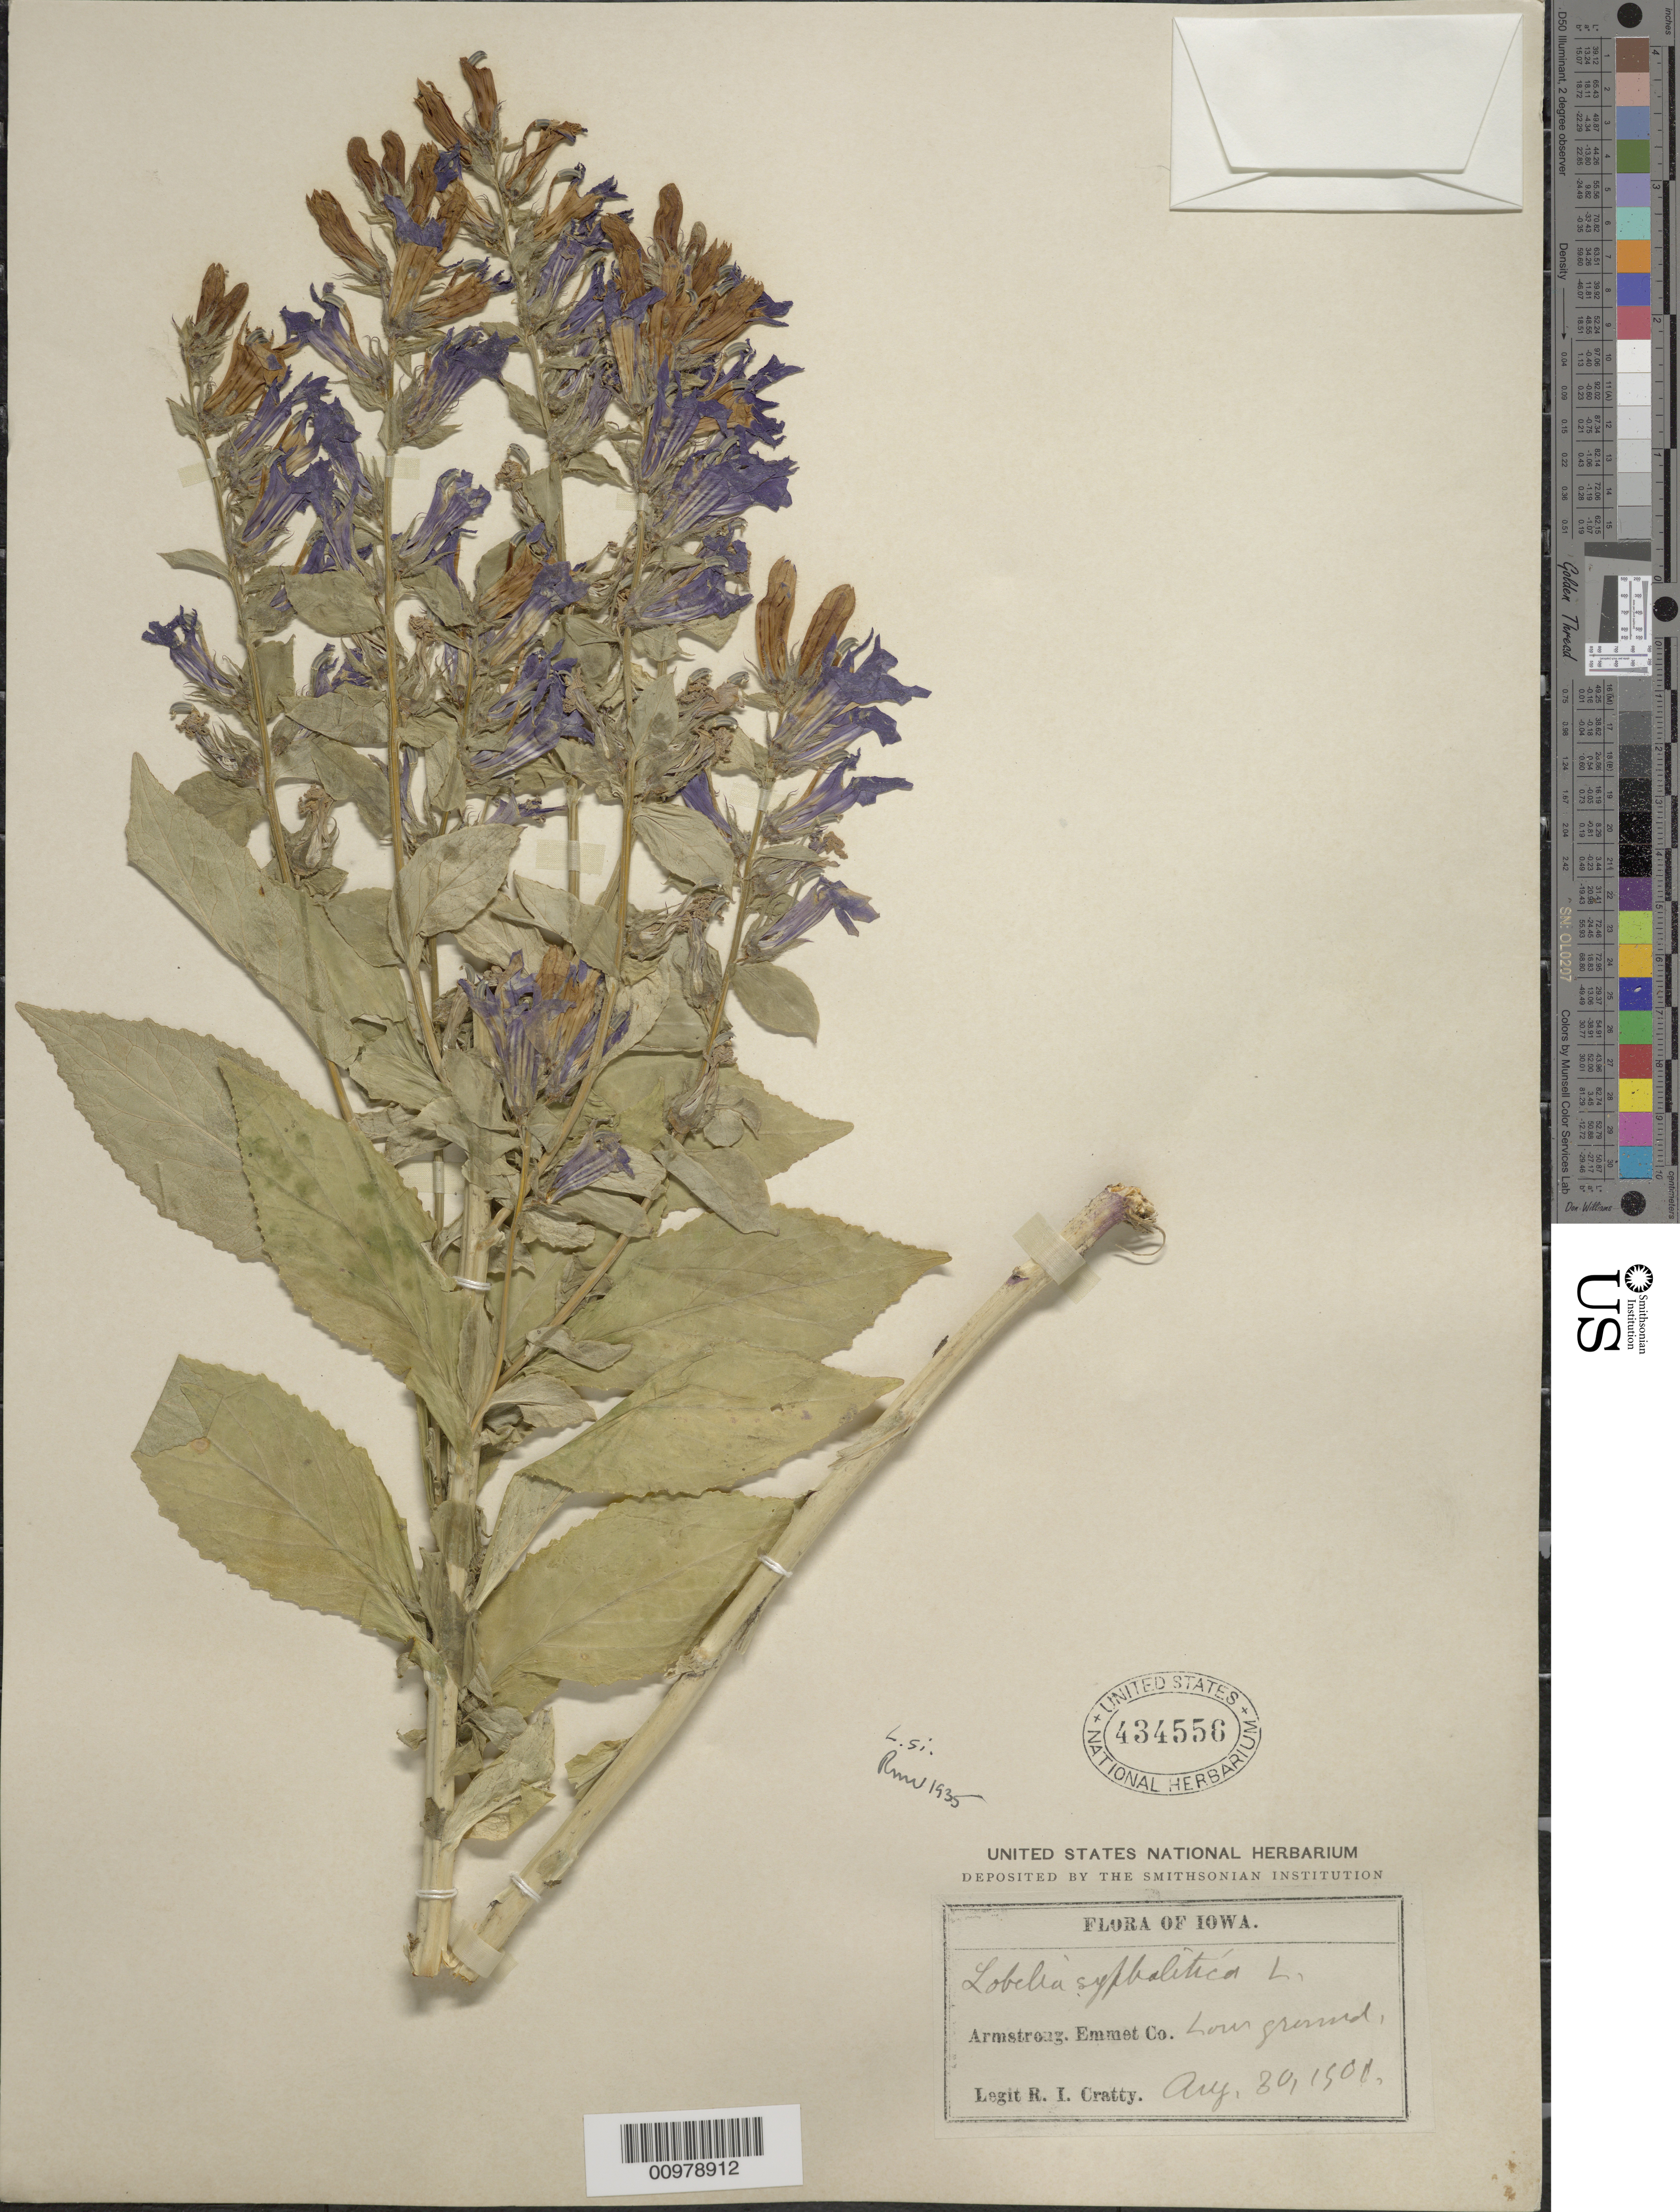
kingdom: Plantae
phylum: Tracheophyta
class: Magnoliopsida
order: Asterales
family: Campanulaceae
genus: Lobelia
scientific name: Lobelia siphilitica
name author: L.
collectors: R. Cratty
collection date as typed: Aug. 30, 1904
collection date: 1904-08-30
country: United States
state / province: Iowa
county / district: Emmet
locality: Armstrong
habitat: low ground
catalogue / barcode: US 434556